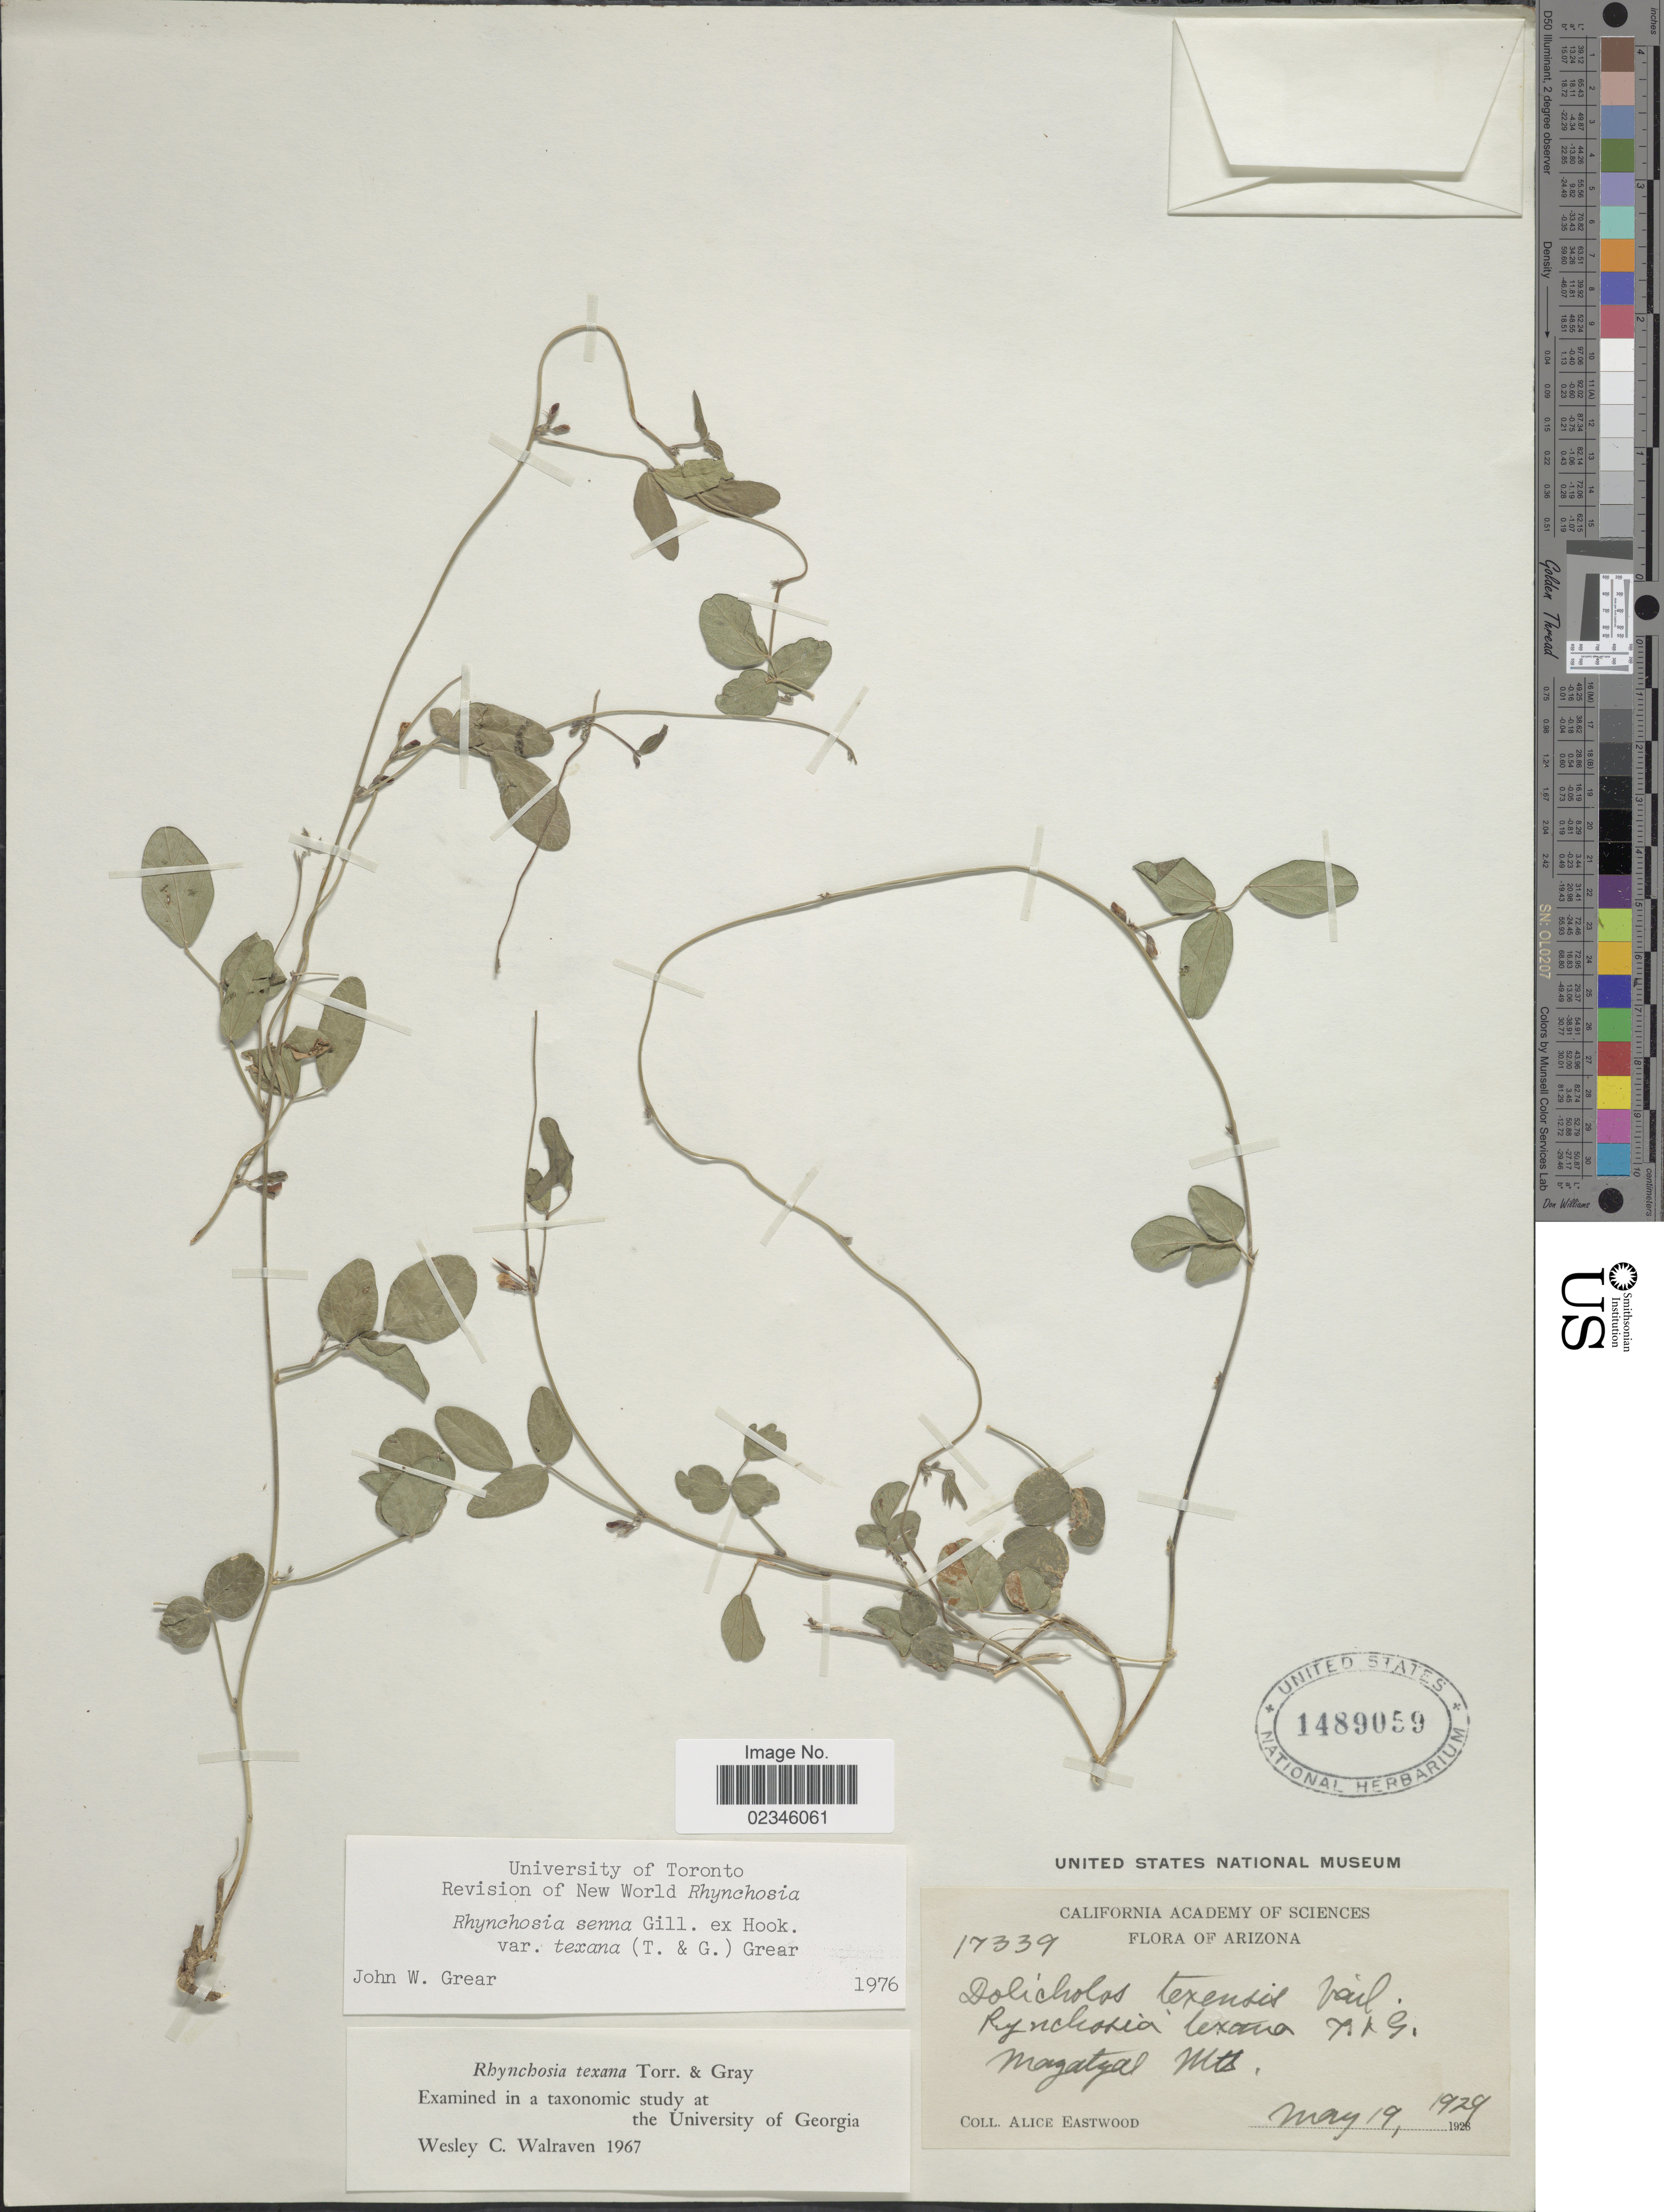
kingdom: Plantae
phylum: Tracheophyta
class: Magnoliopsida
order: Fabales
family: Fabaceae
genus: Rhynchosia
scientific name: Rhynchosia senna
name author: Gillies ex Hook.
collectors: A. Eastwood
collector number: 17339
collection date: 1929-05-19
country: United States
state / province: Arizona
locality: Mazatzal Mts.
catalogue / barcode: US 1489059